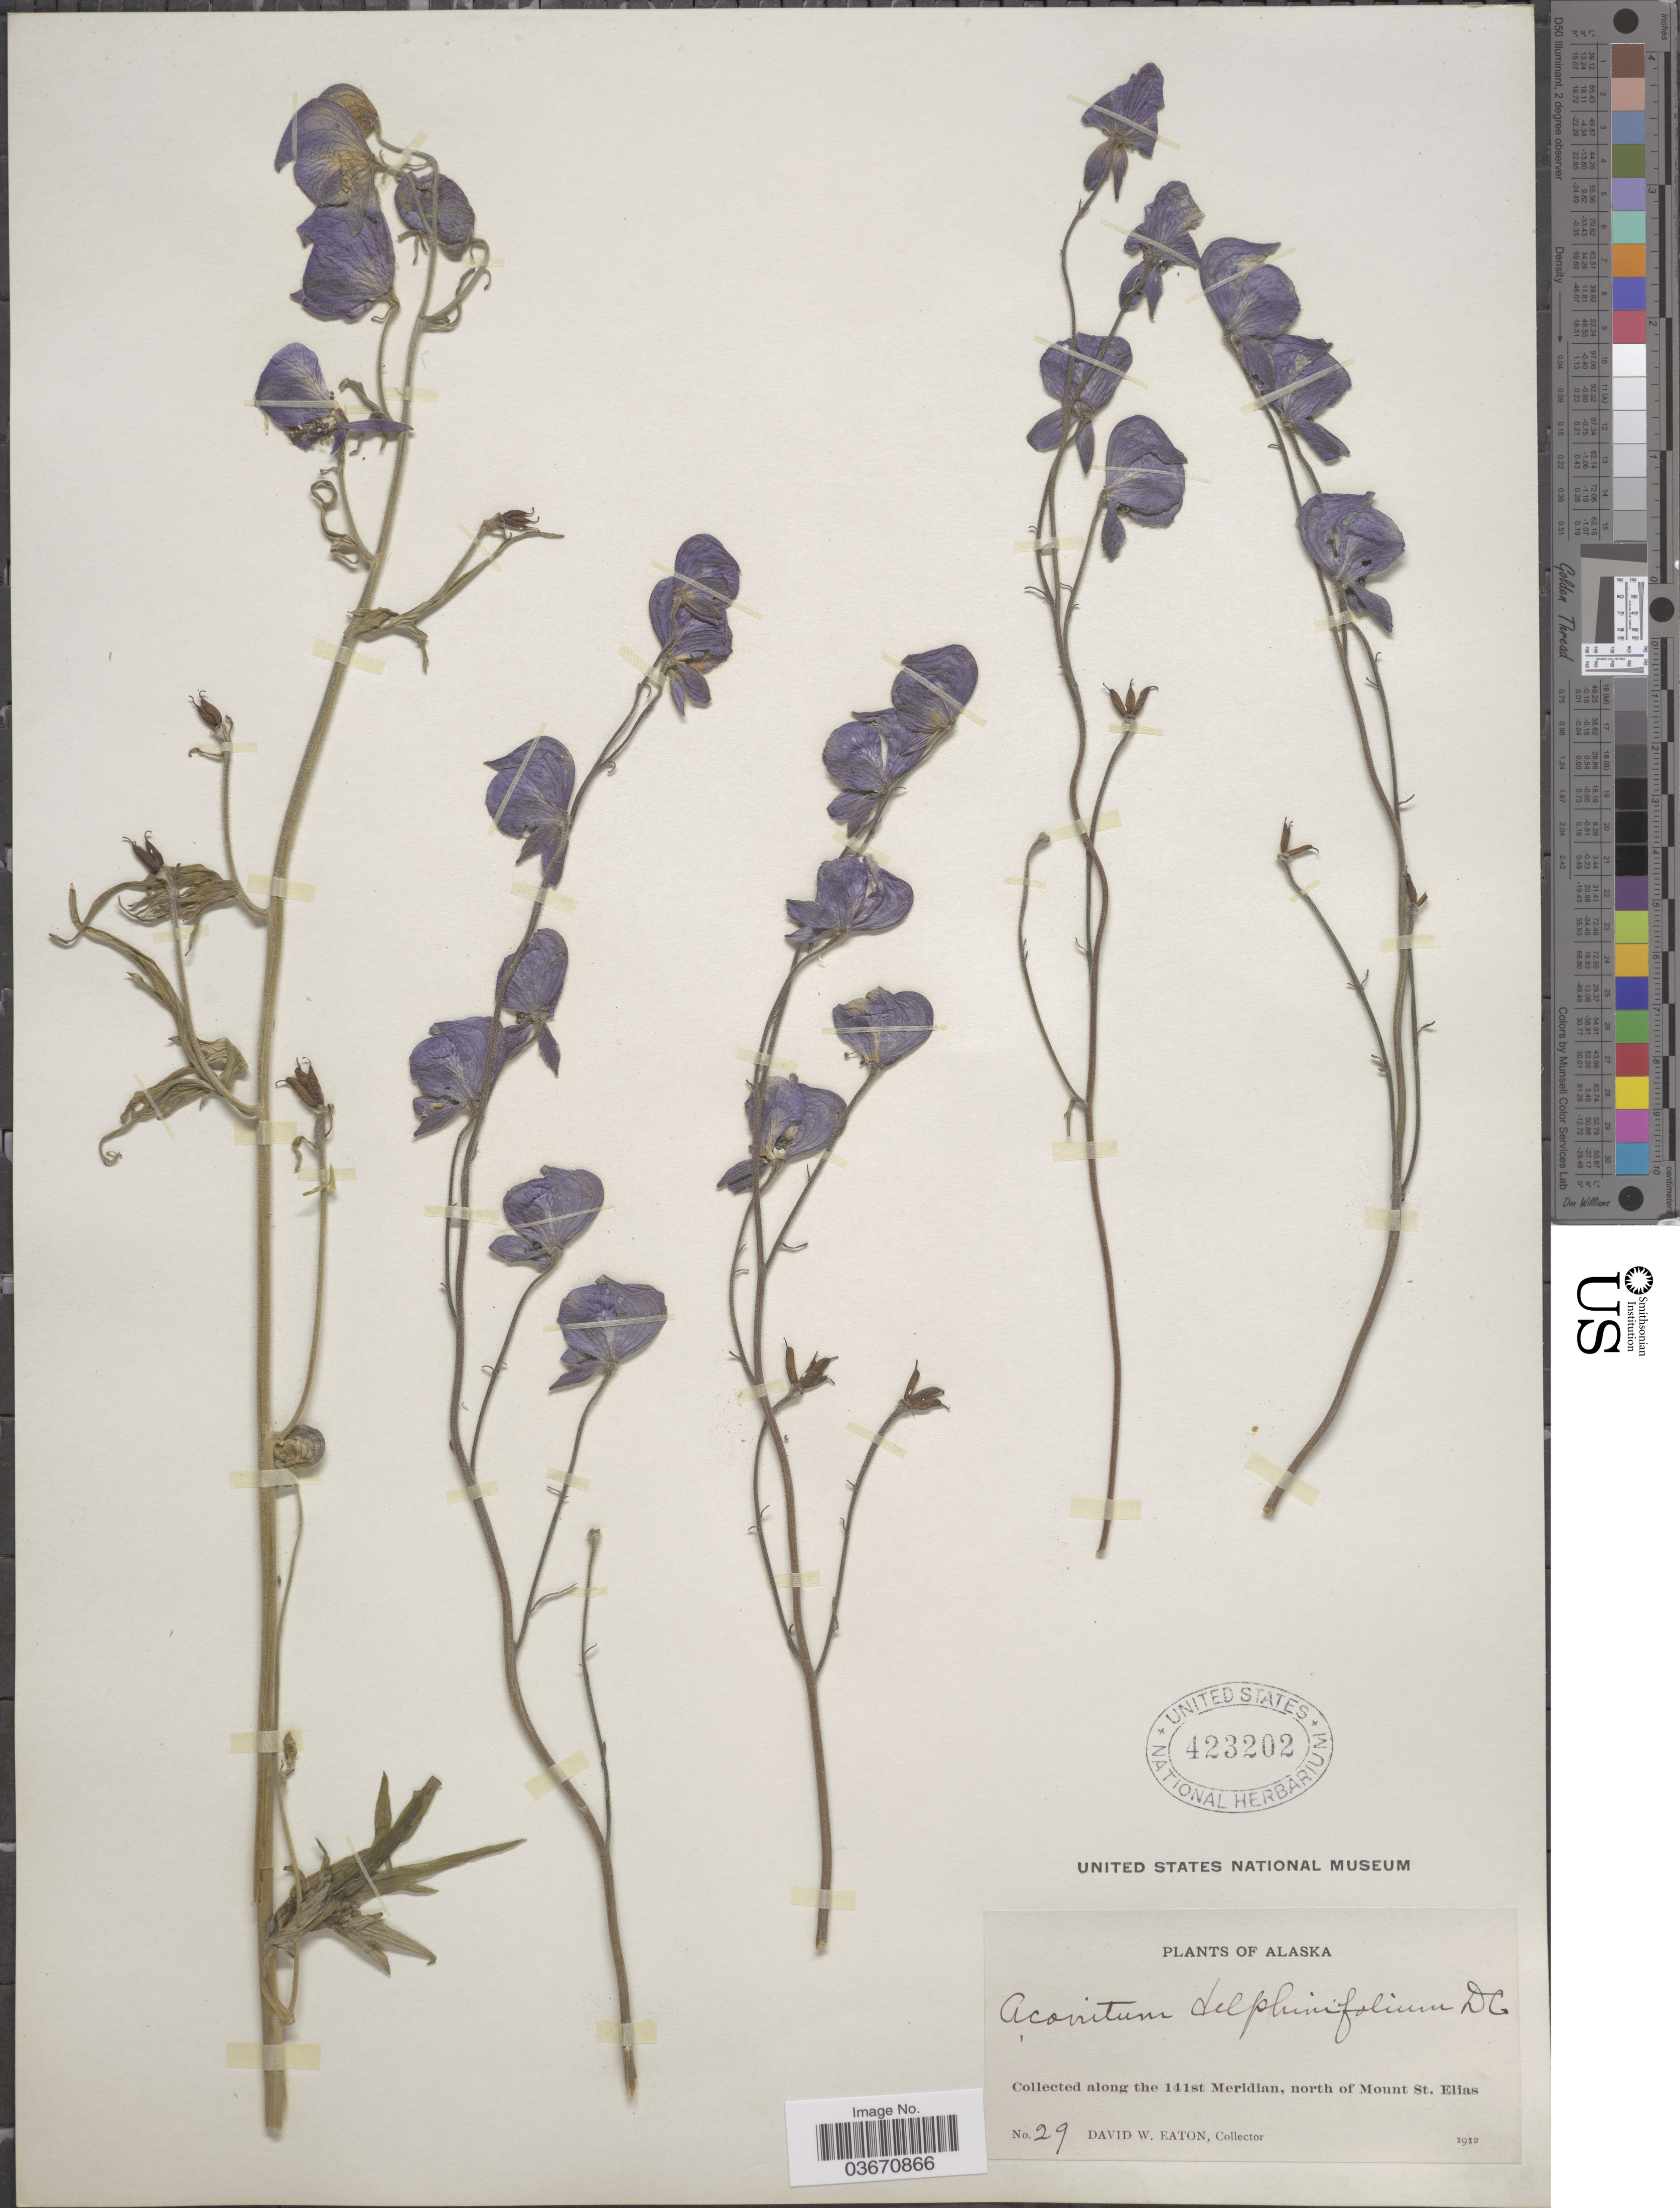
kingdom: Plantae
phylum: Tracheophyta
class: Magnoliopsida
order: Ranunculales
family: Ranunculaceae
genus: Aconitum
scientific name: Aconitum delphinifolium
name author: DC.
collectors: D. Eaton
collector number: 29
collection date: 1912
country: United States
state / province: Alaska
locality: Along the 141st Meridian, north of Mount St. Elias.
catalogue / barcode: US 423202